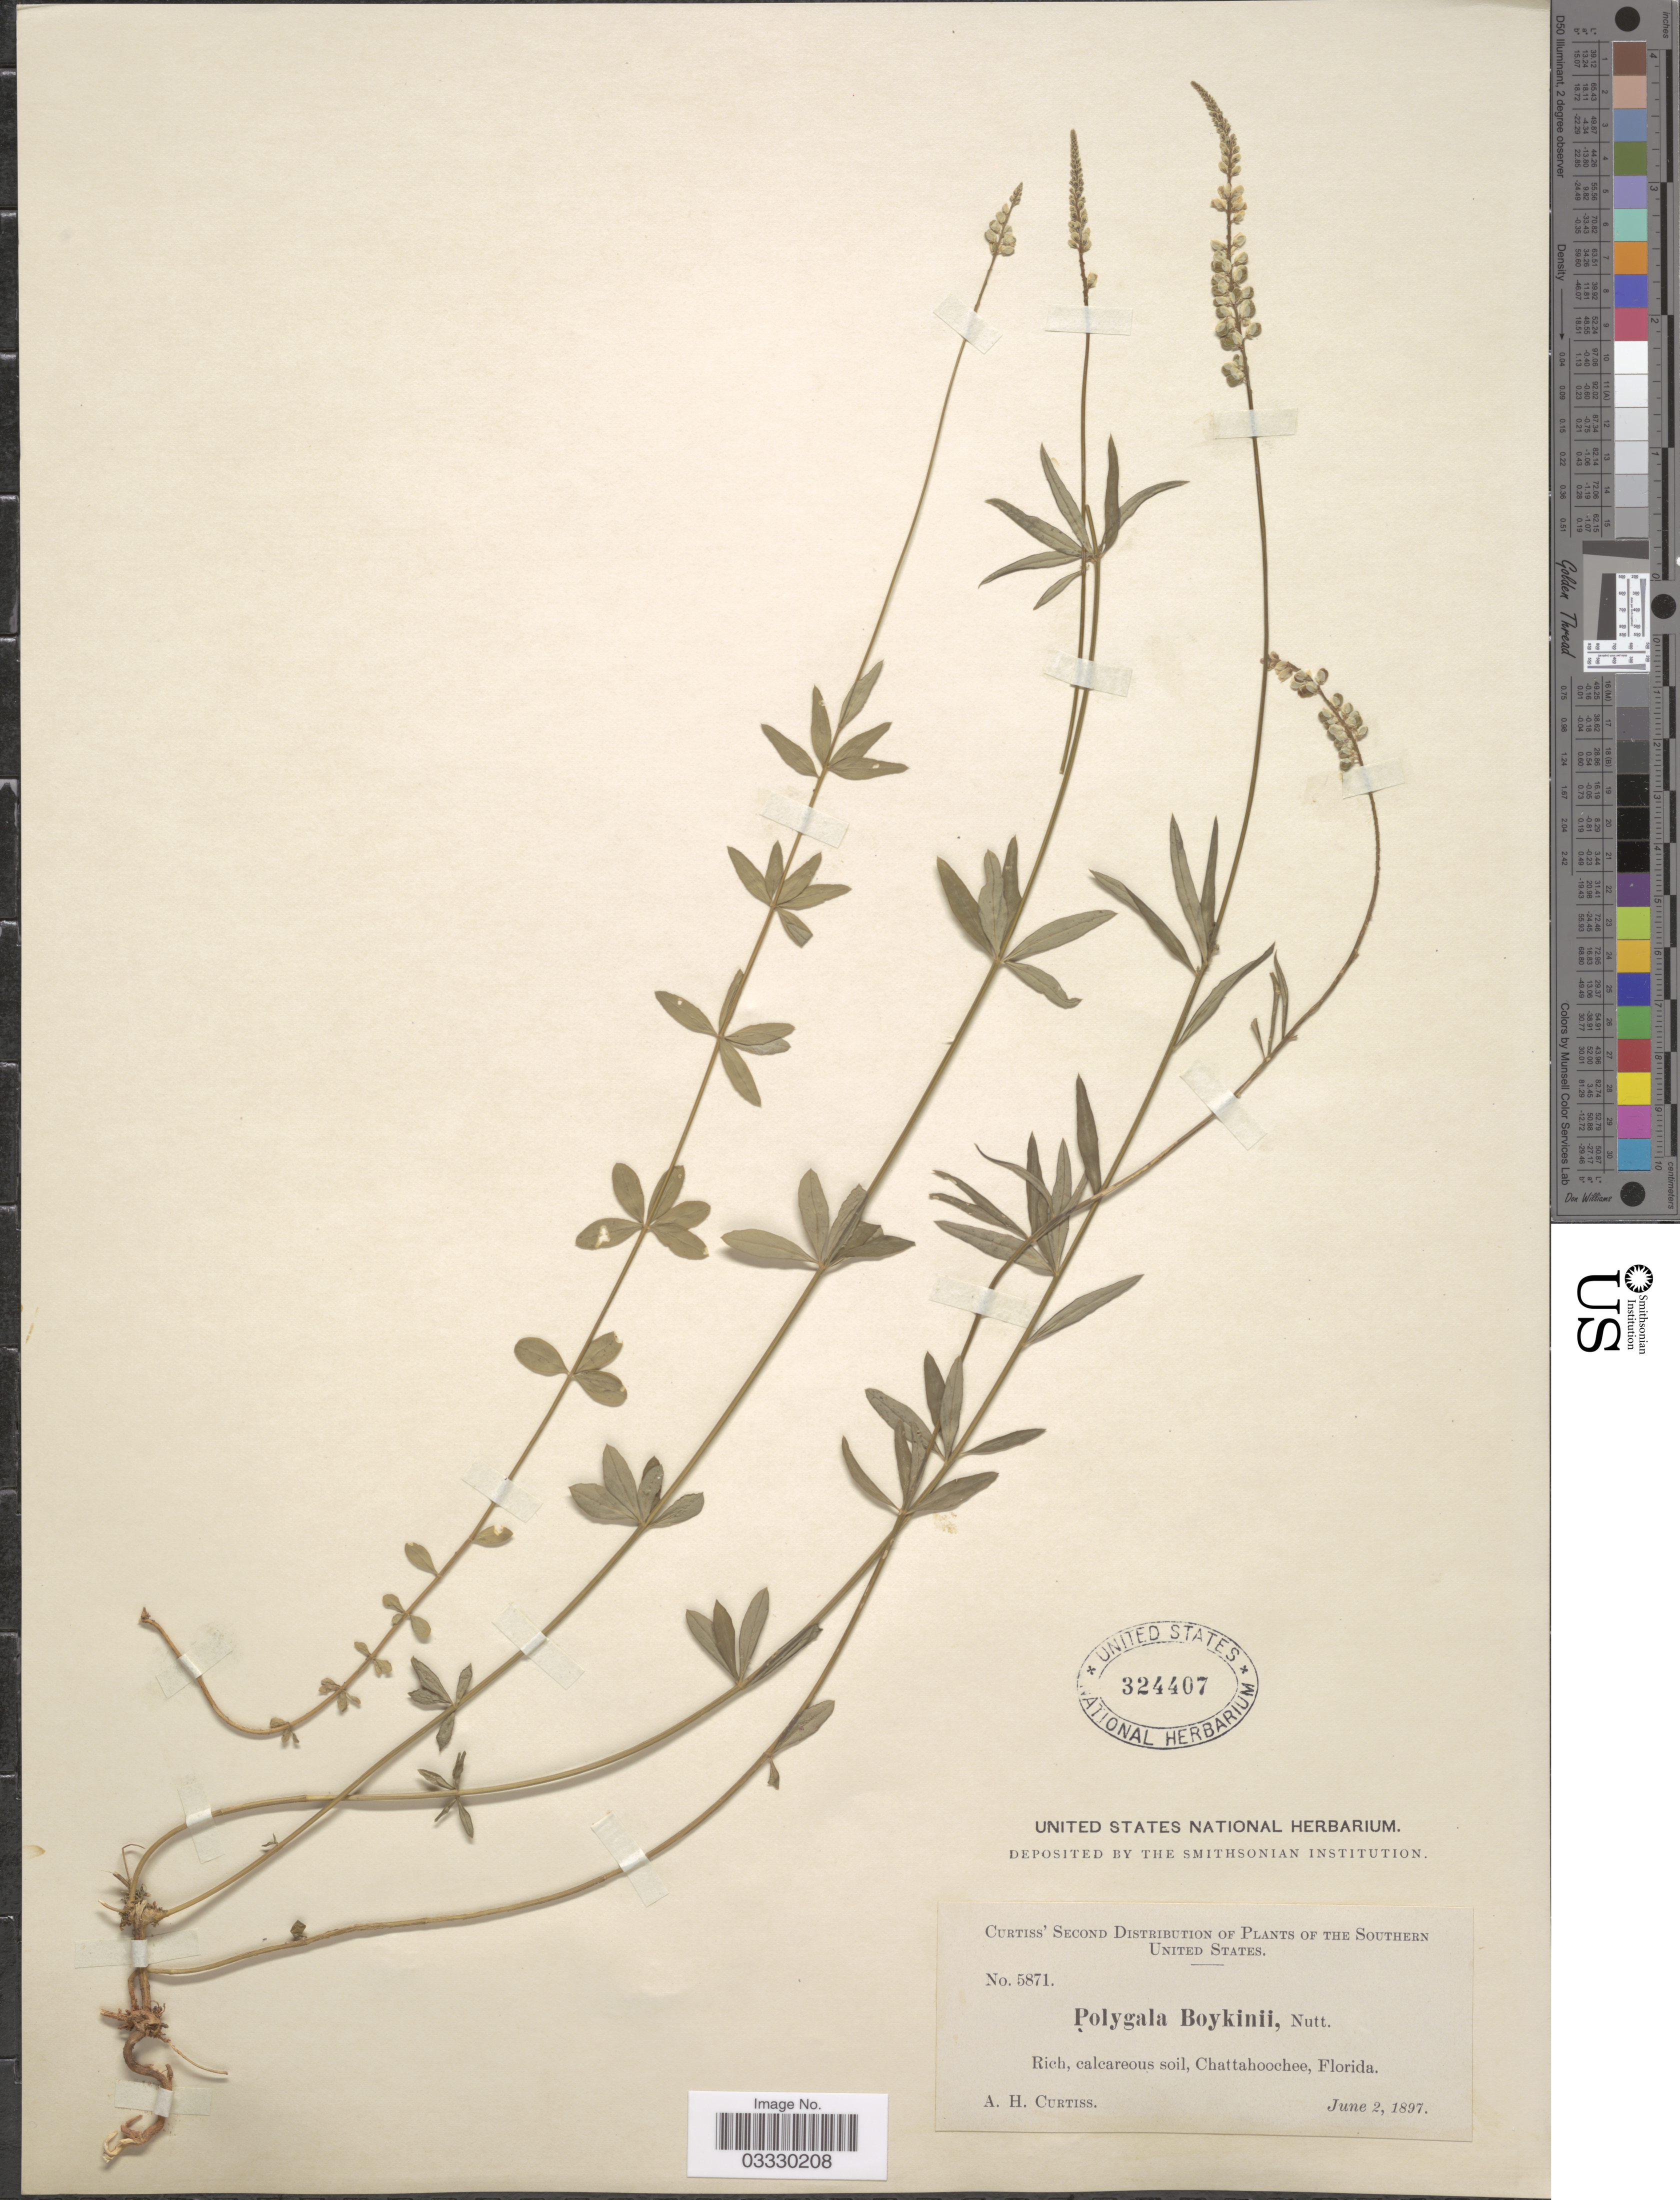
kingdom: Plantae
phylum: Tracheophyta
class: Magnoliopsida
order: Fabales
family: Polygalaceae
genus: Polygala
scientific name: Polygala boykinii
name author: Nutt.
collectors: A. H. Curtiss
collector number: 5871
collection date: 1897-06-02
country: United States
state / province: Florida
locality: Chattahoochee.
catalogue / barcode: US 324407